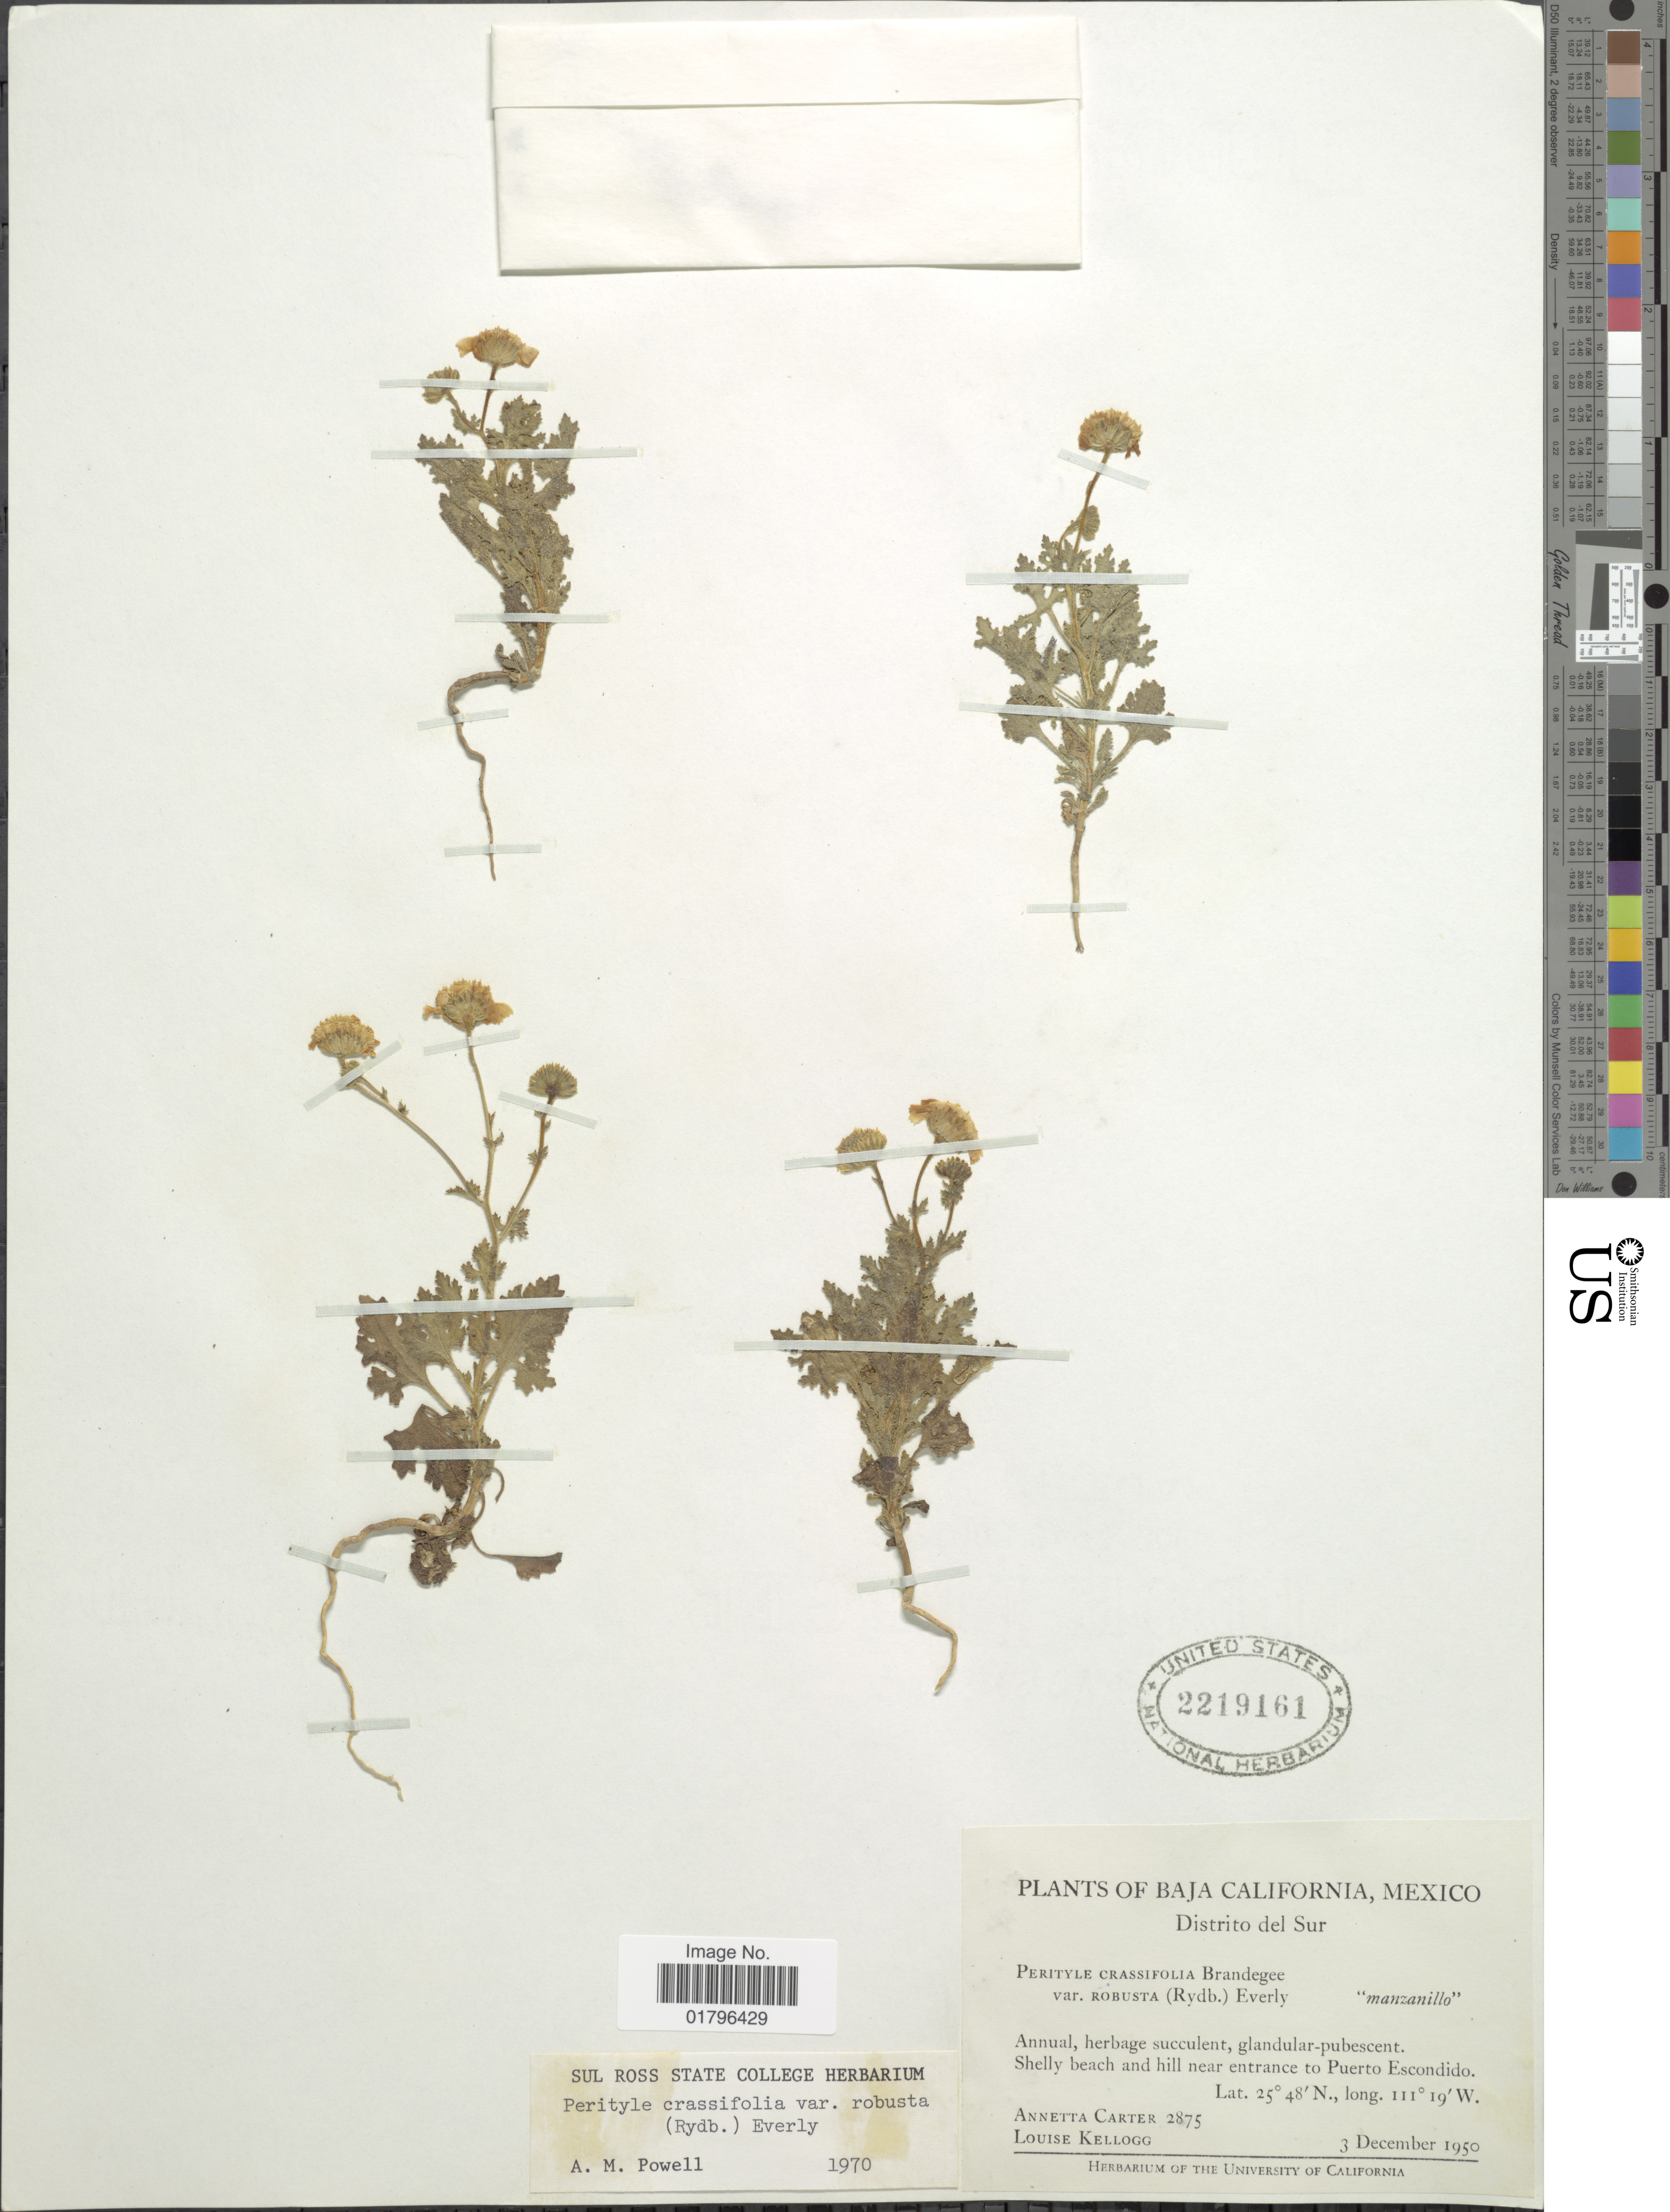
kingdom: Plantae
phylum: Tracheophyta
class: Magnoliopsida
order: Asterales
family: Asteraceae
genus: Perityle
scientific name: Perityle crassifolia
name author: Brandegee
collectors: A. M. Carter & L. Kellogg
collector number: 2875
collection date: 1950-12-03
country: Mexico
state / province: Baja California Sur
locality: Distrito del Sur, near entrance to Puerto Escondido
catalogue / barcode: US 2219161